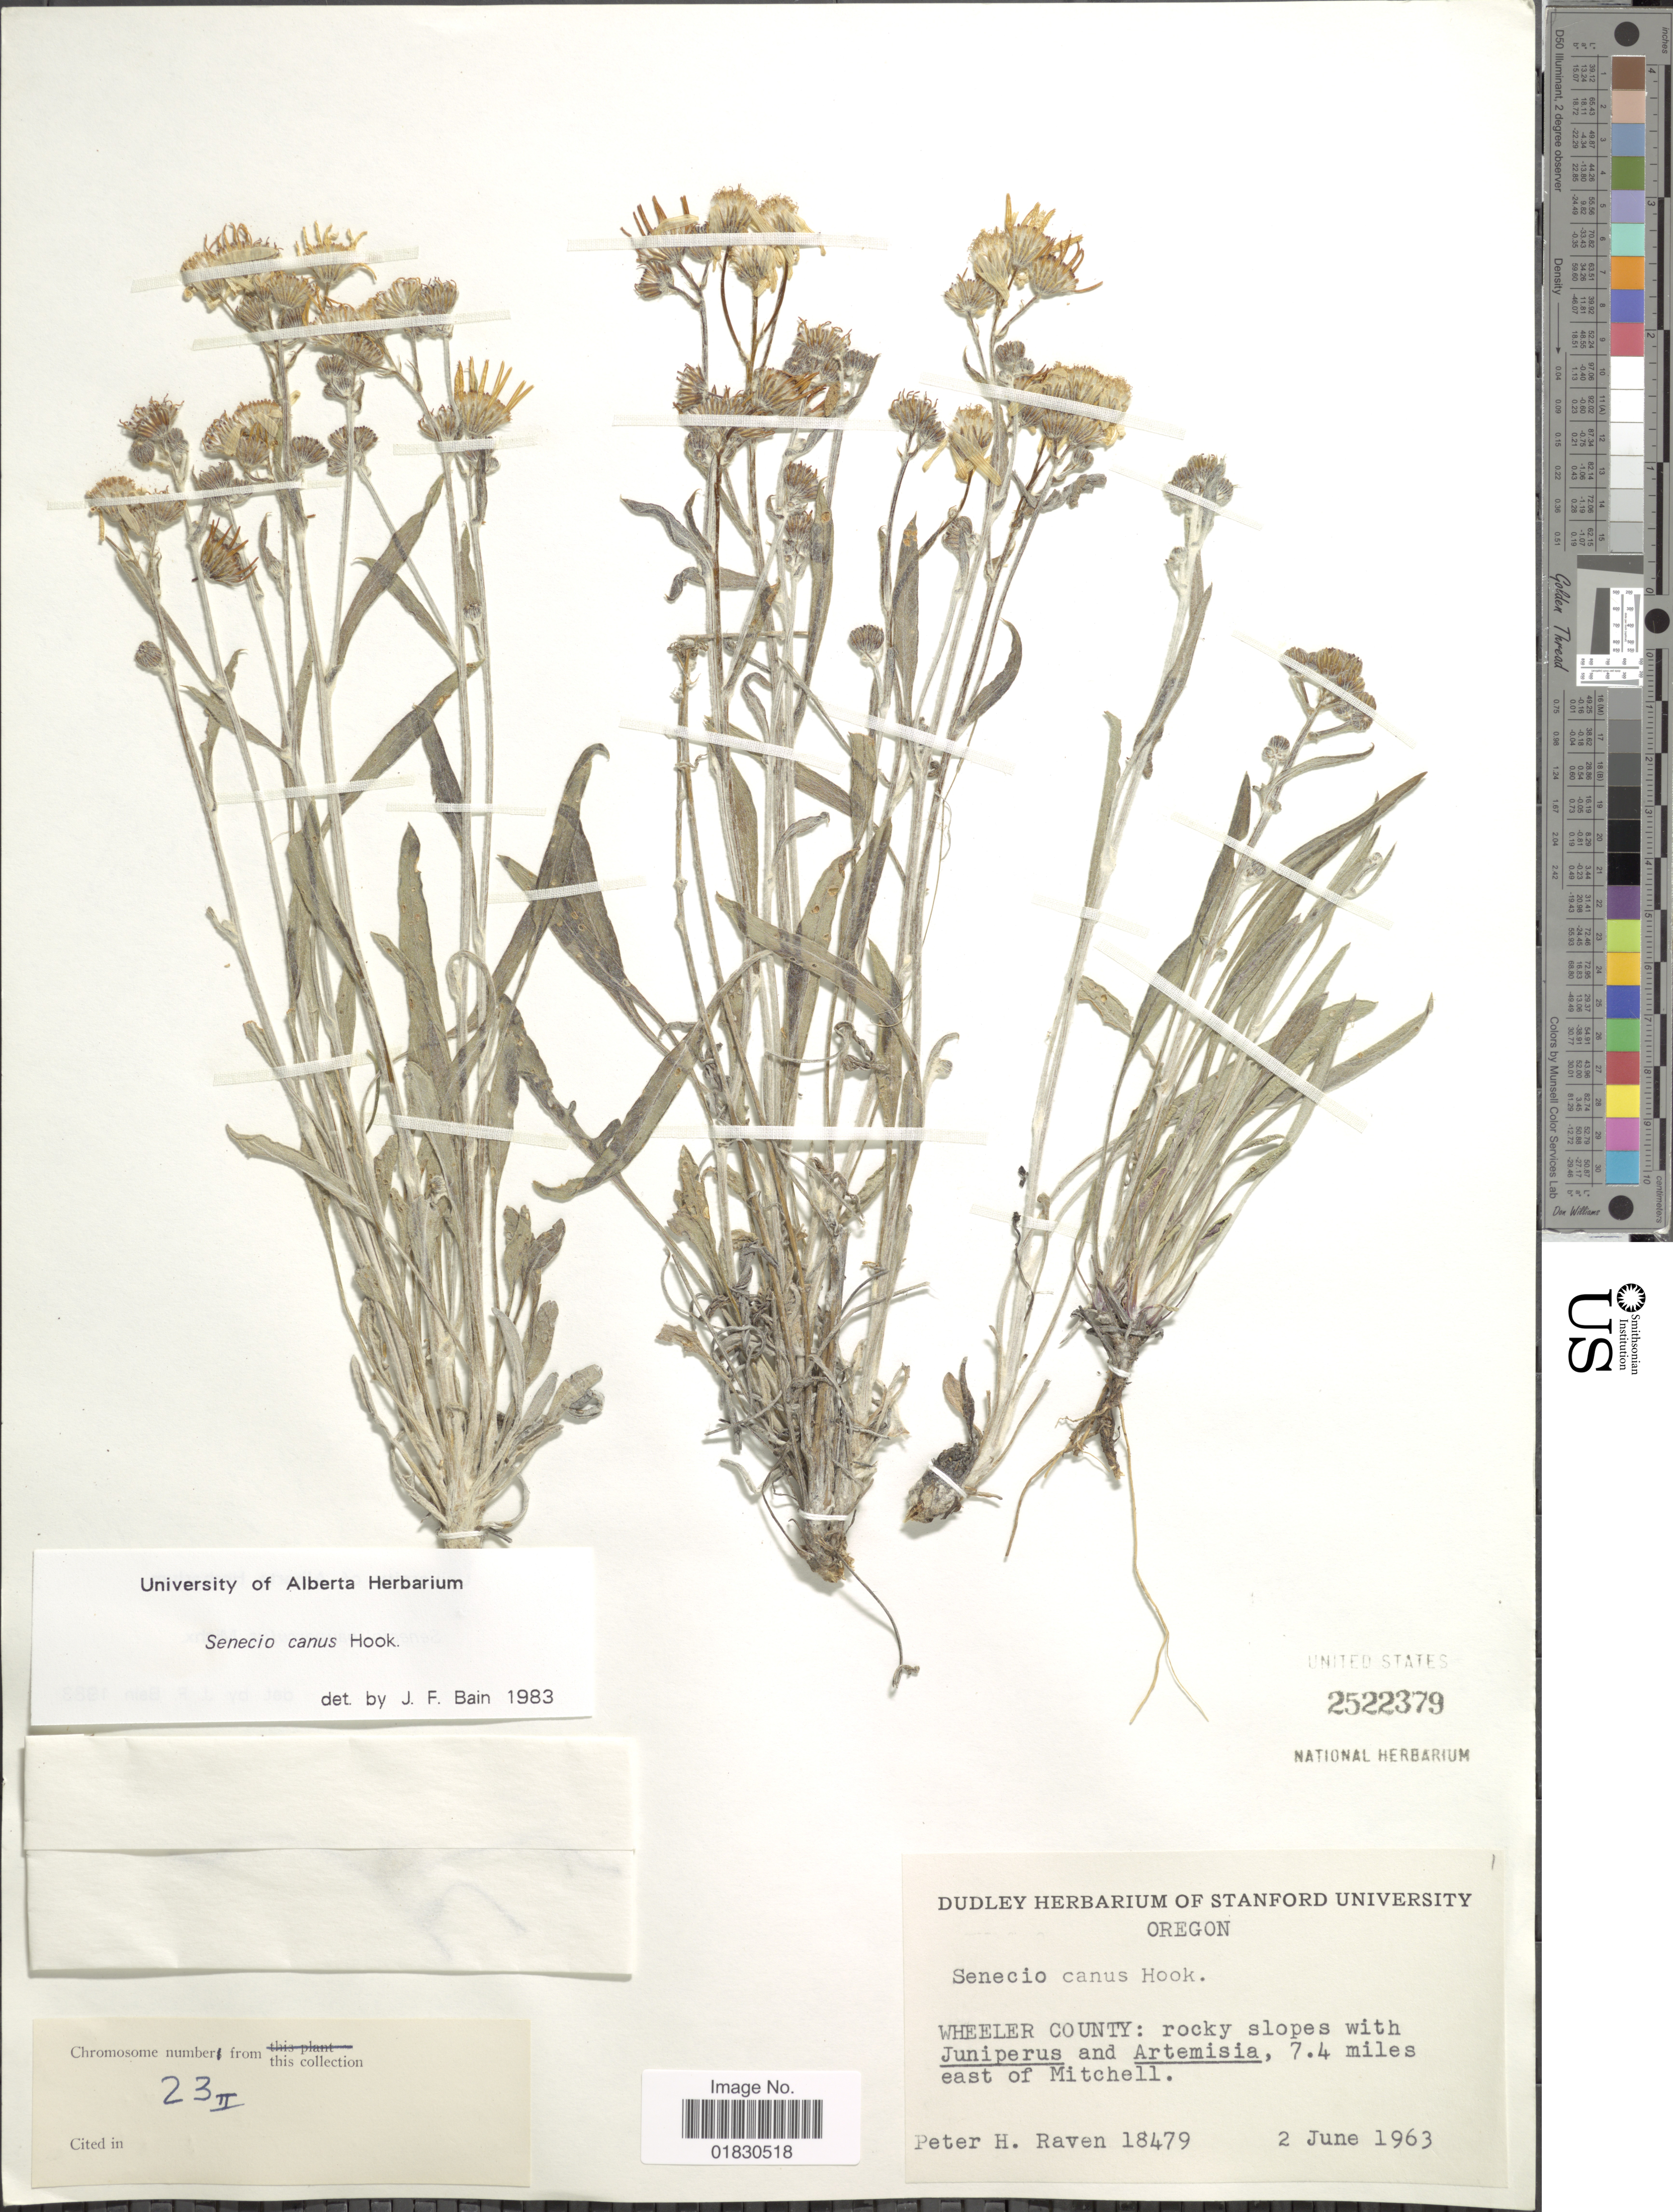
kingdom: Plantae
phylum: Tracheophyta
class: Magnoliopsida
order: Asterales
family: Asteraceae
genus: Packera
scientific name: Packera cana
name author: (Hook.) W.A. Weber & Á. Löve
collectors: P. Raven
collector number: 18479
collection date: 1963-06-02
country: United States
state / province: Oregon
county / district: Wheeler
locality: Wheeler County: 7.4 miles east of Mitchell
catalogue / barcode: US 2522379